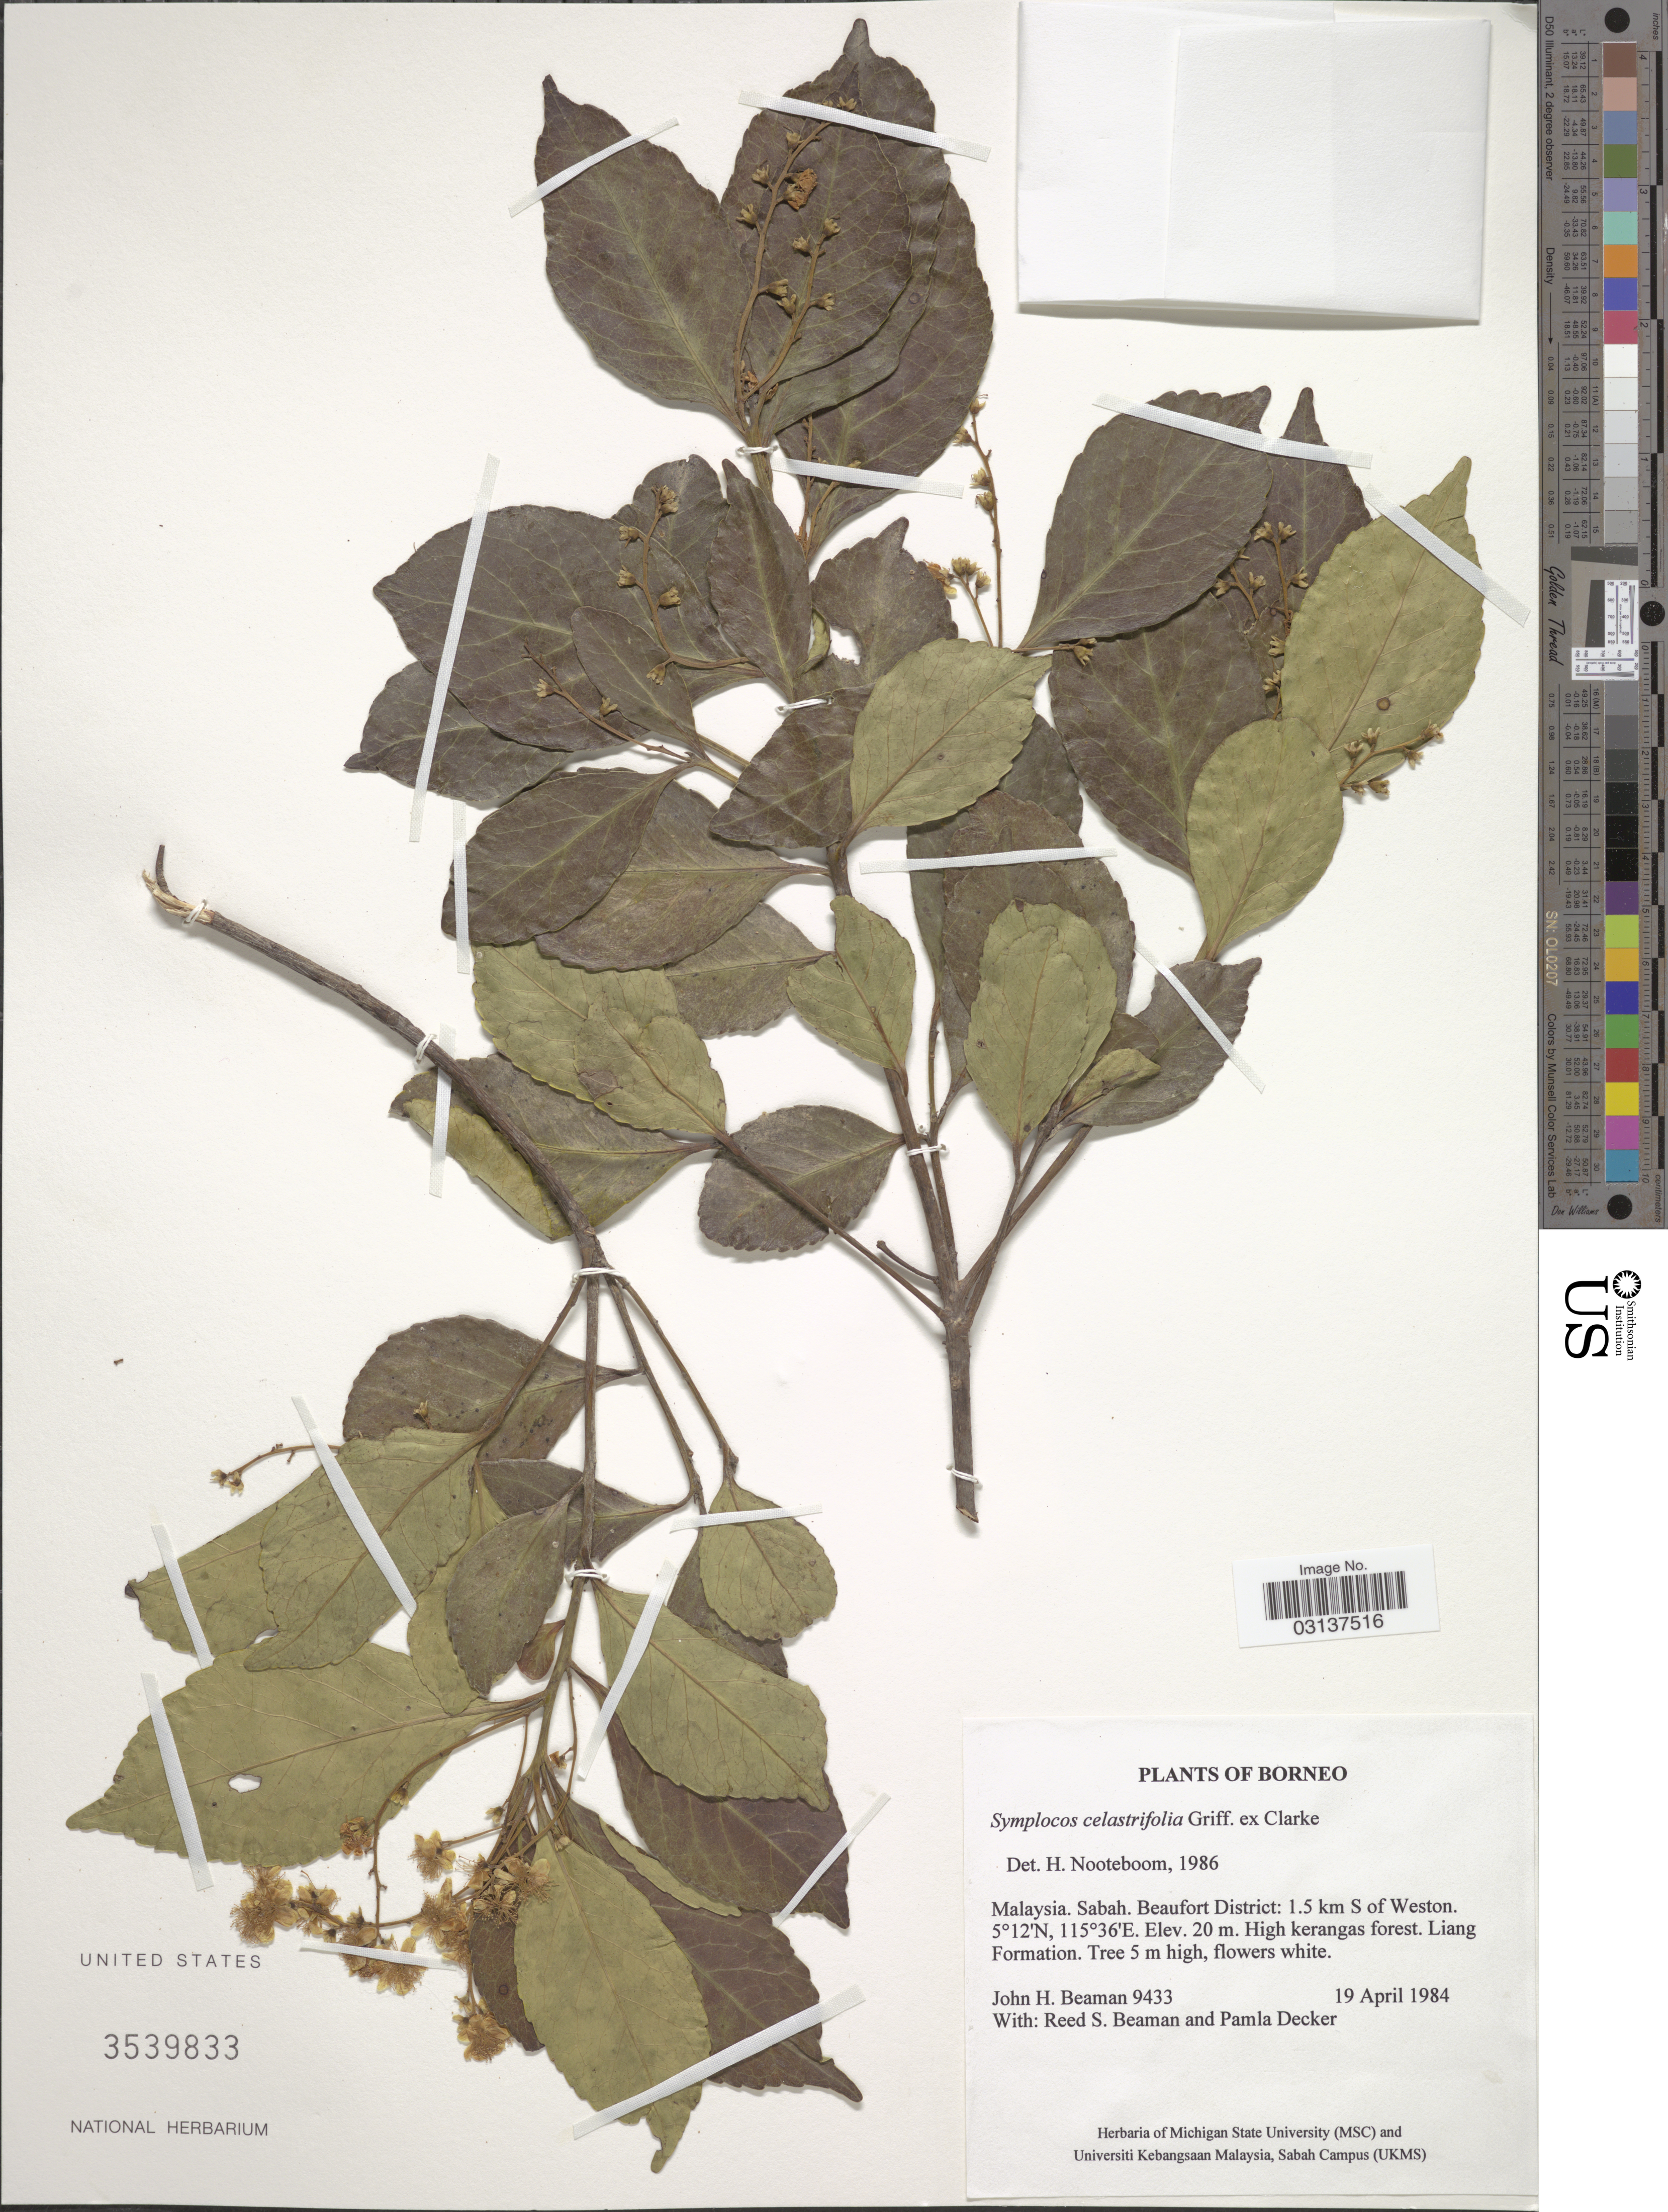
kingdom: Plantae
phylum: Tracheophyta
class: Magnoliopsida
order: Ericales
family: Symplocaceae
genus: Symplocos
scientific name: Symplocos celastrifolia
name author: Griff. ex C.B. Clarke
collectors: J. H. Beaman, R. S. Beaman & P. Decker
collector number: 9433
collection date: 1984-04-19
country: Malaysia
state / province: Sabah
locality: Borneo. Beaufort District: 1.5 km S of Weston. Liang Formation.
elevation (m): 20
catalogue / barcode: US 3539833